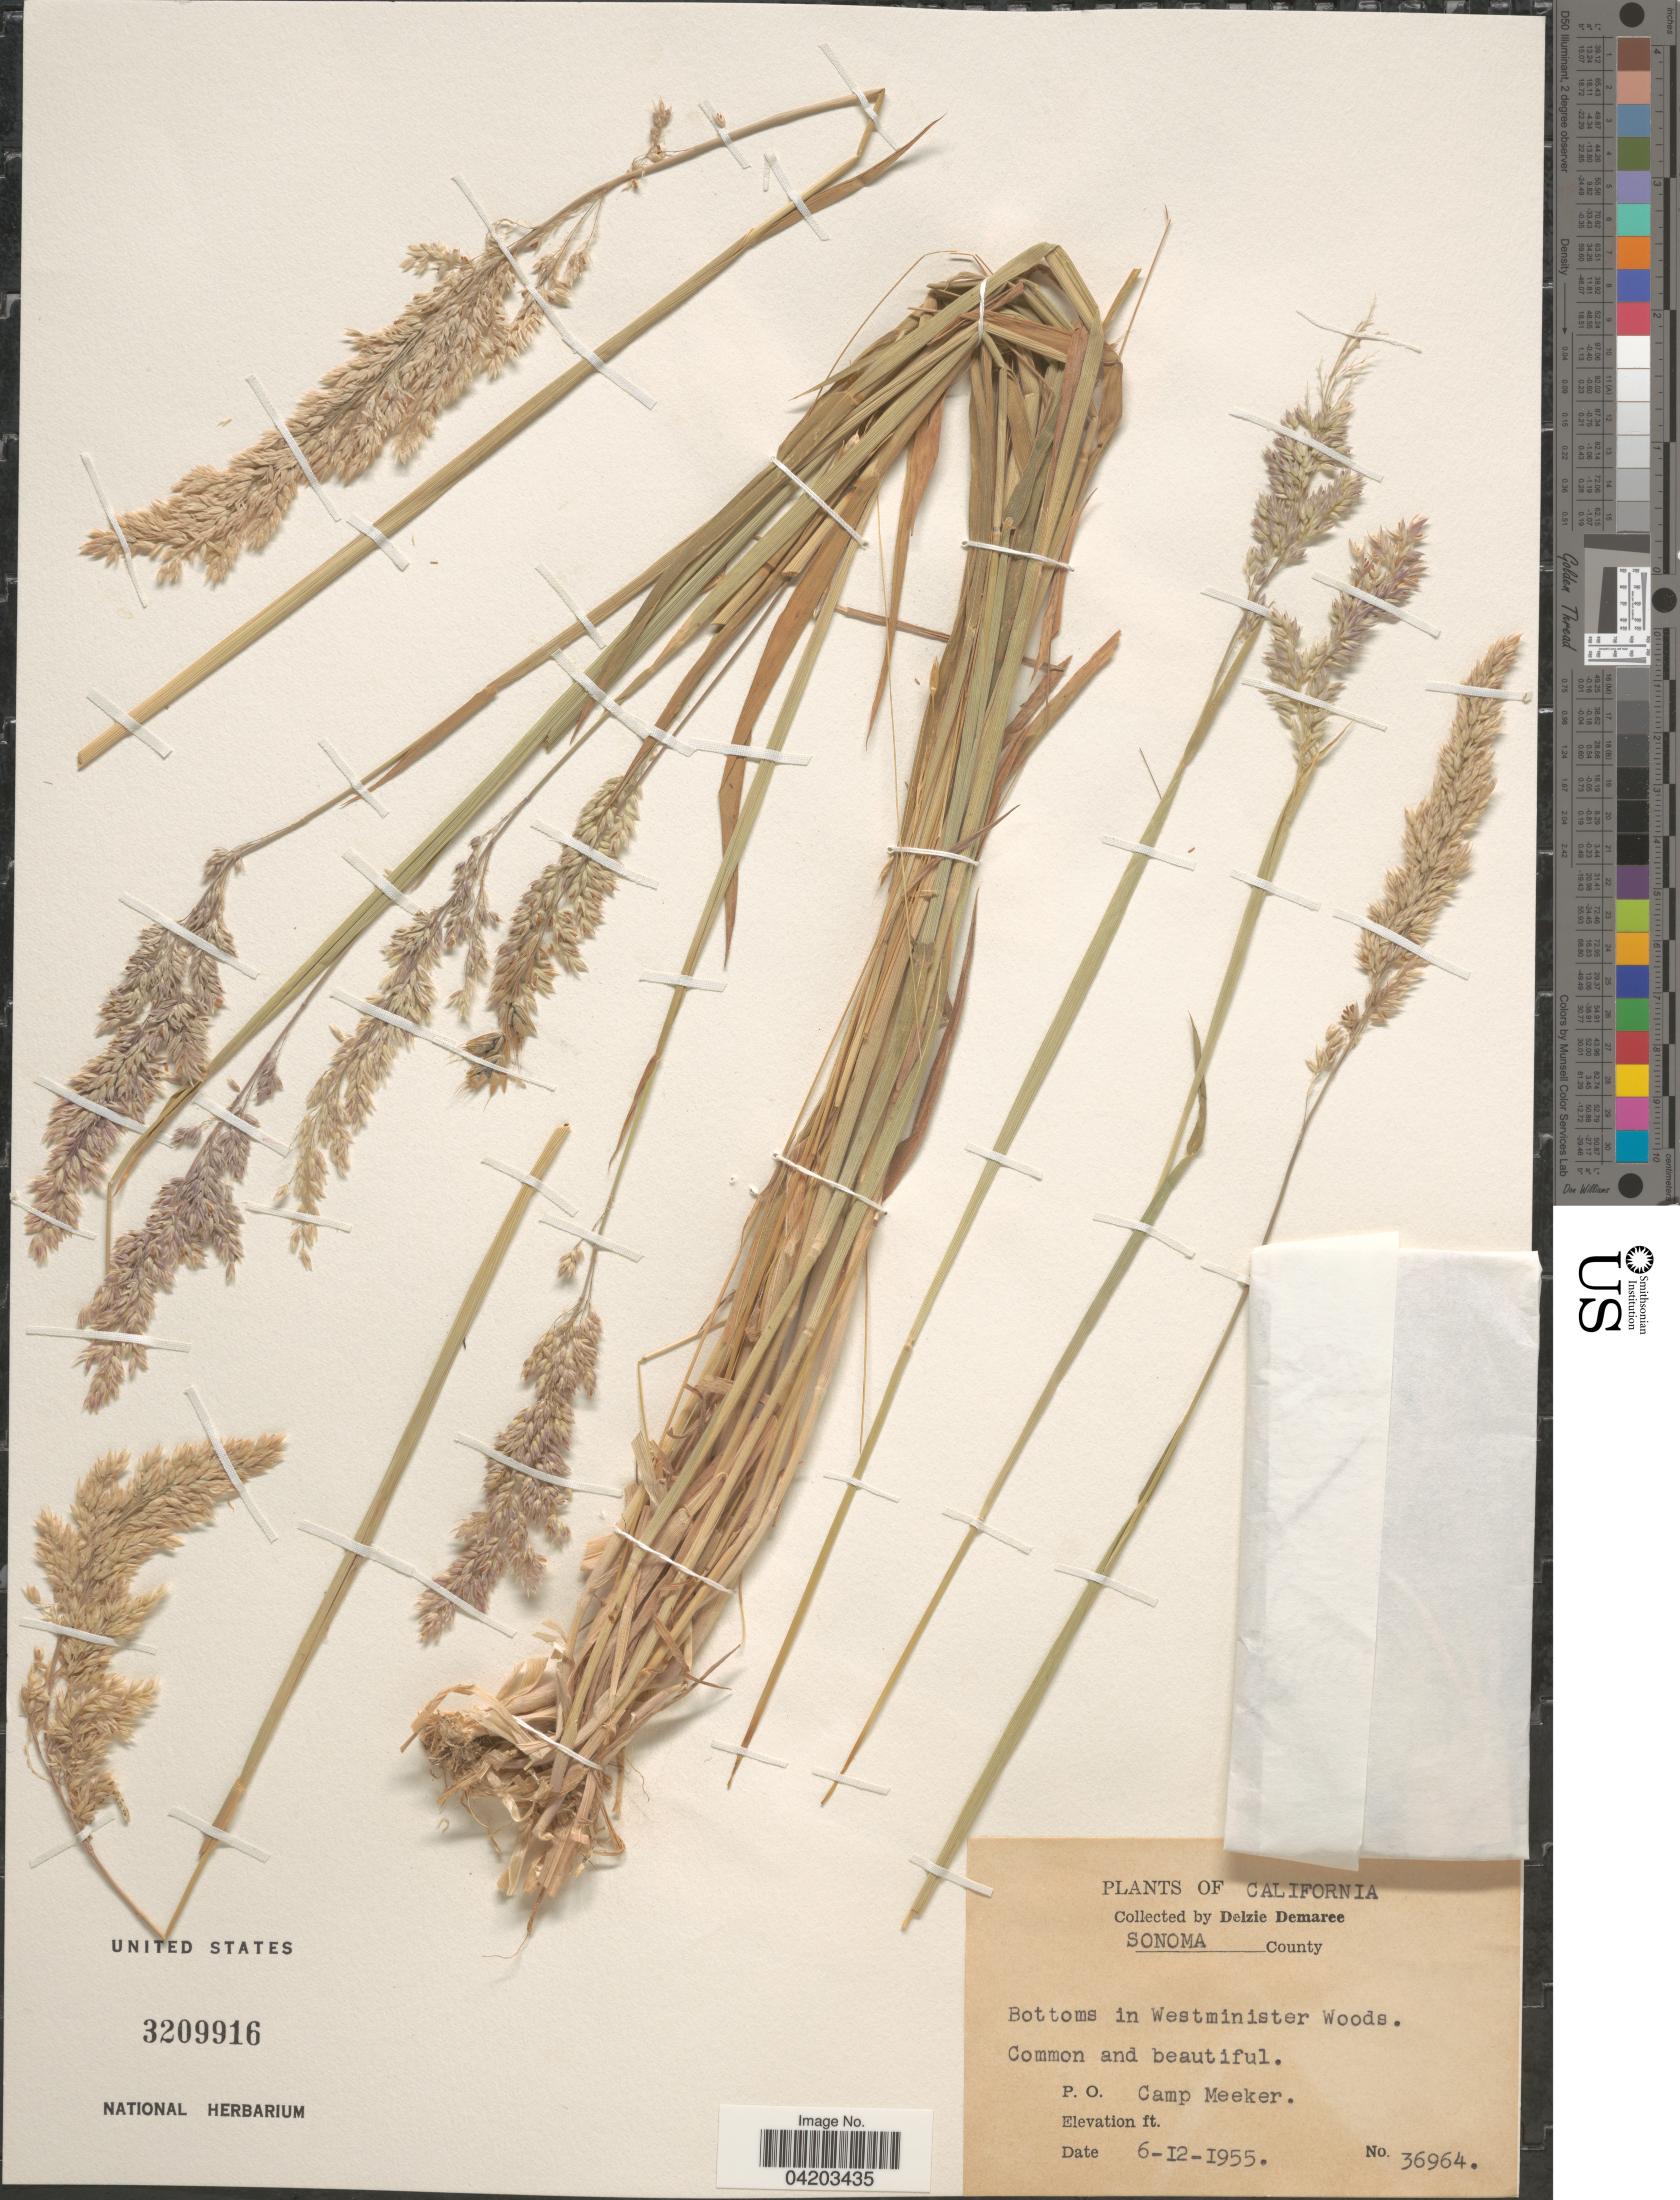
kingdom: Plantae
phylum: Tracheophyta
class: Liliopsida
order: Poales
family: Poaceae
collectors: D. Demaree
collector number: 36964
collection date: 1955-06-12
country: United States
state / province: California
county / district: Sonoma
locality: Sonoma County. Bottoms in Westminister Woods. P. O. Camp Meeker.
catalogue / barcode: US 3209916